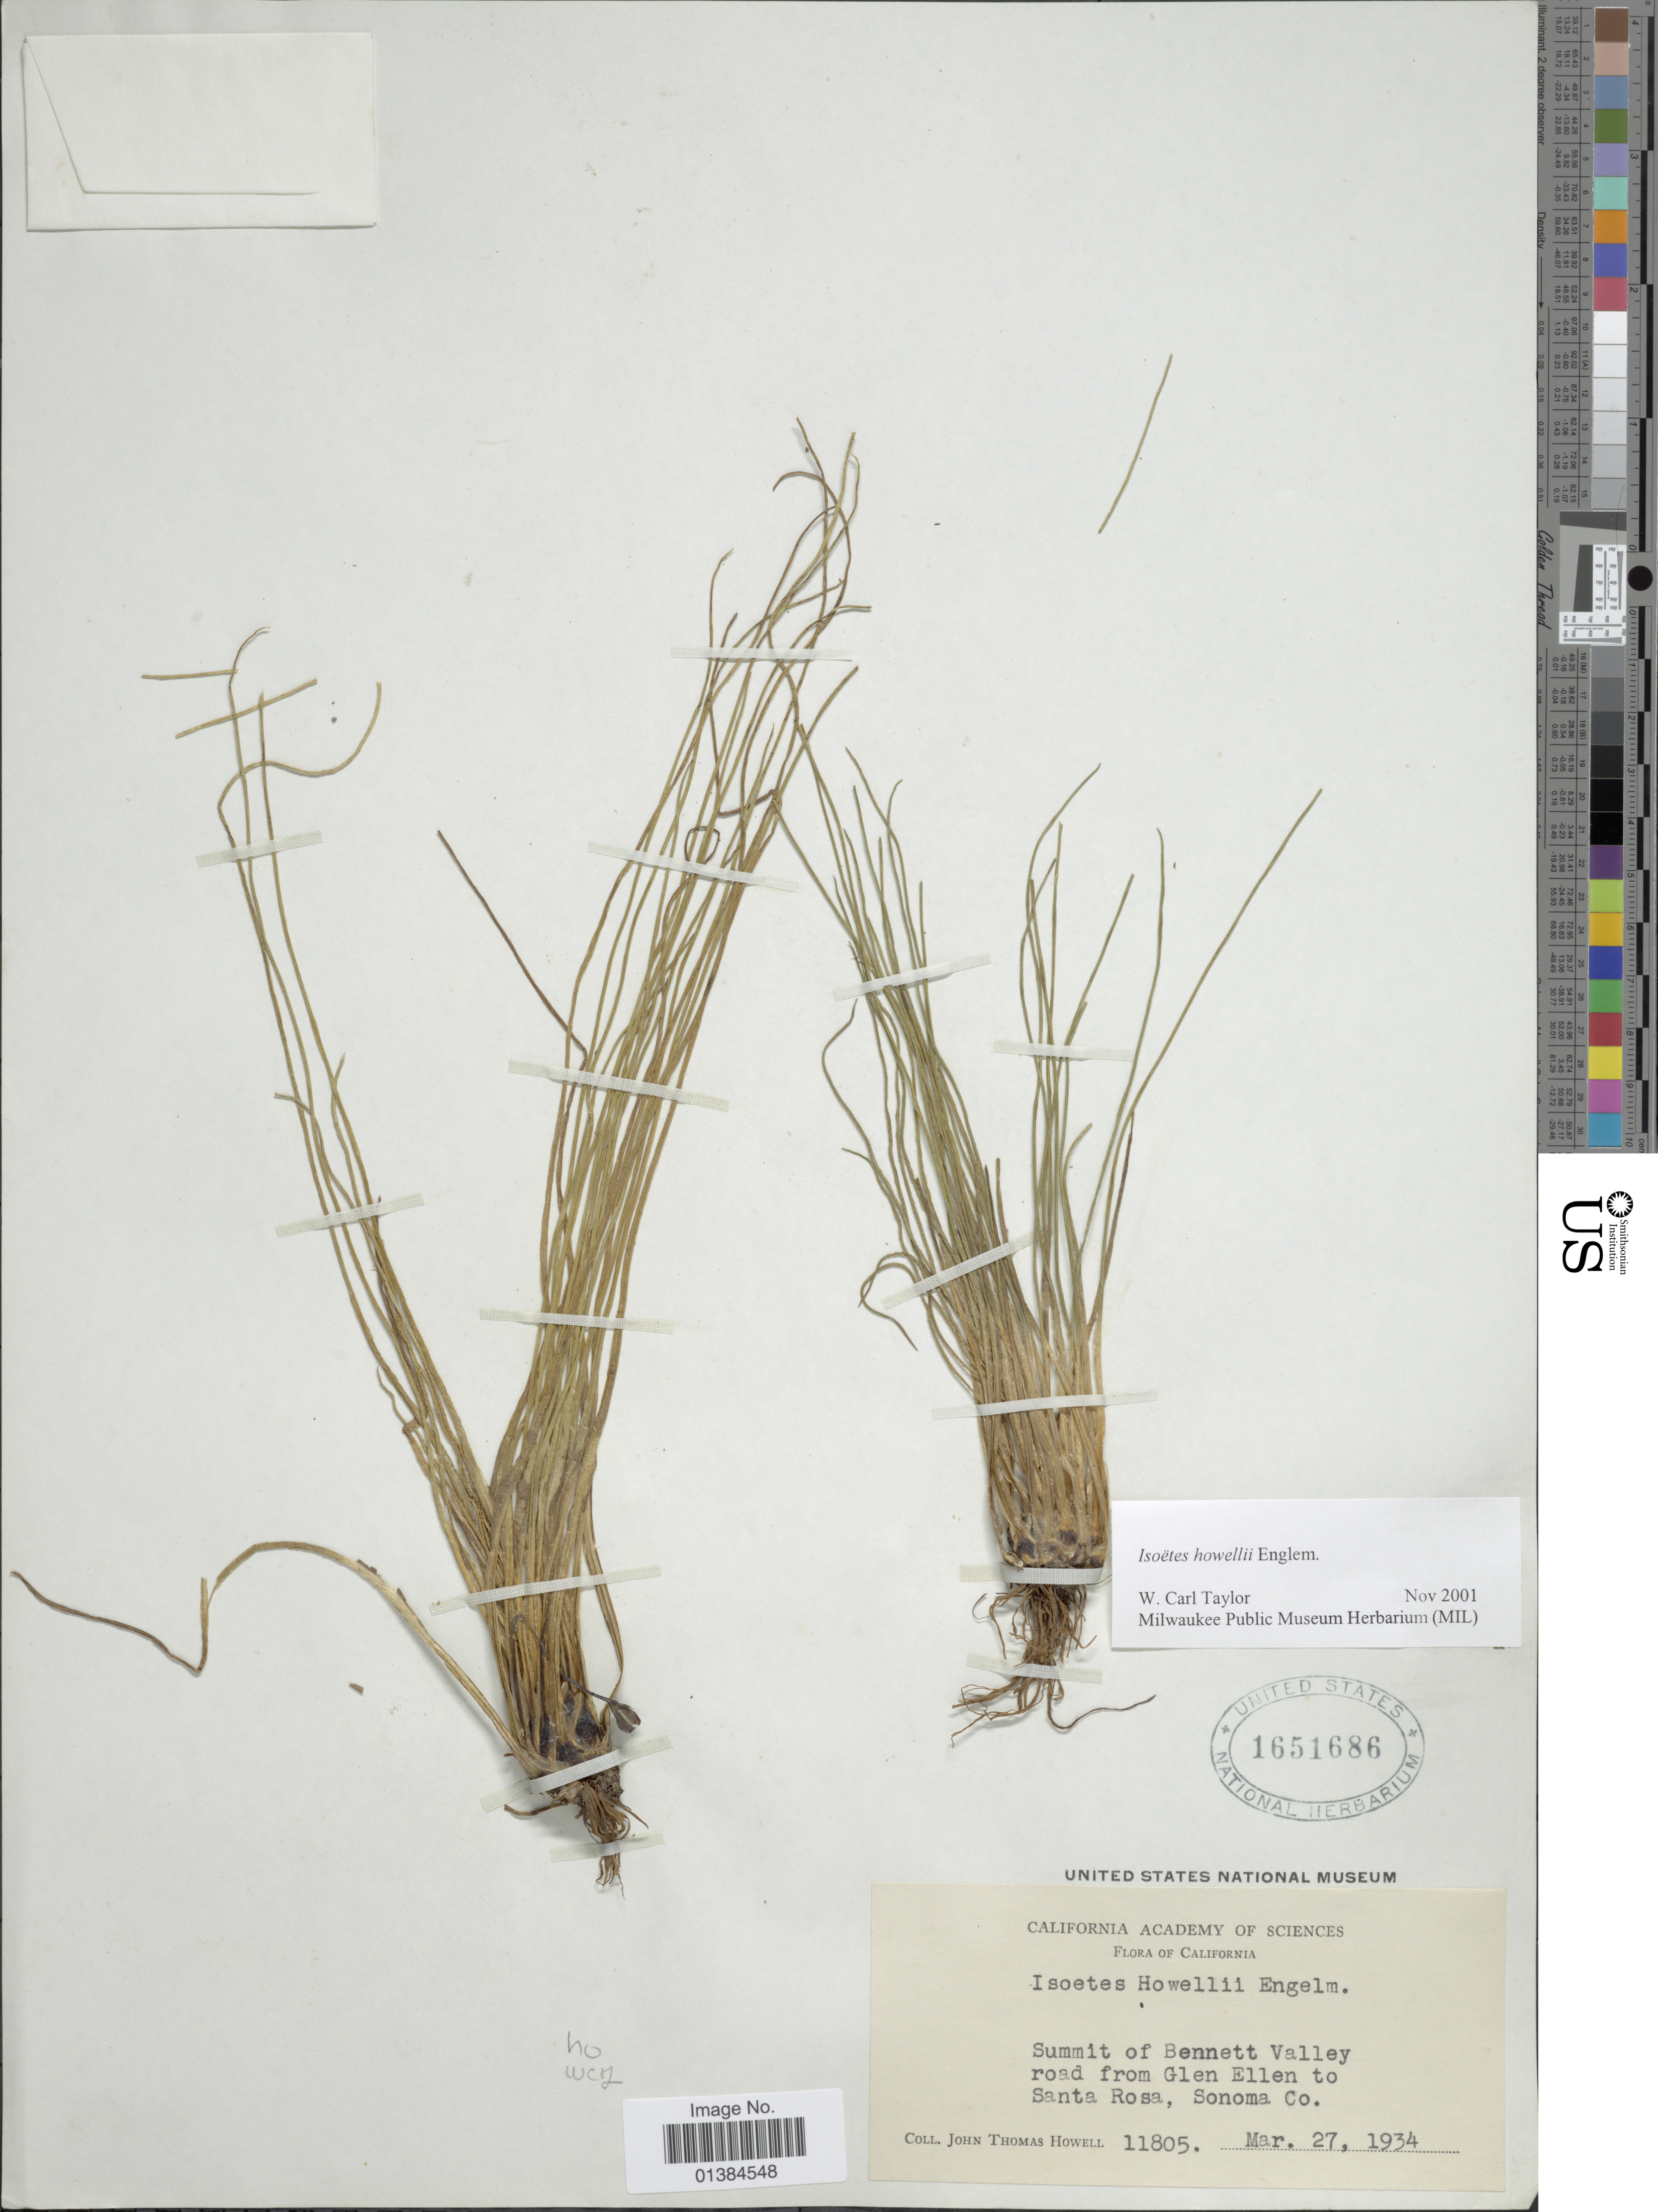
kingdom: Plantae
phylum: Tracheophyta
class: Lycopodiopsida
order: Isoetales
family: Isoetaceae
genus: Isoetes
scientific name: Isoetes howellii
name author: Engelm.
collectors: J. T. Howell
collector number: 11805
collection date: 1934-03-27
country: United States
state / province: California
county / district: Sonoma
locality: Summit of Bennett Valley road from Glen Ellen to Santa Rosa, Sonoma Co.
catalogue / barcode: US 1651686